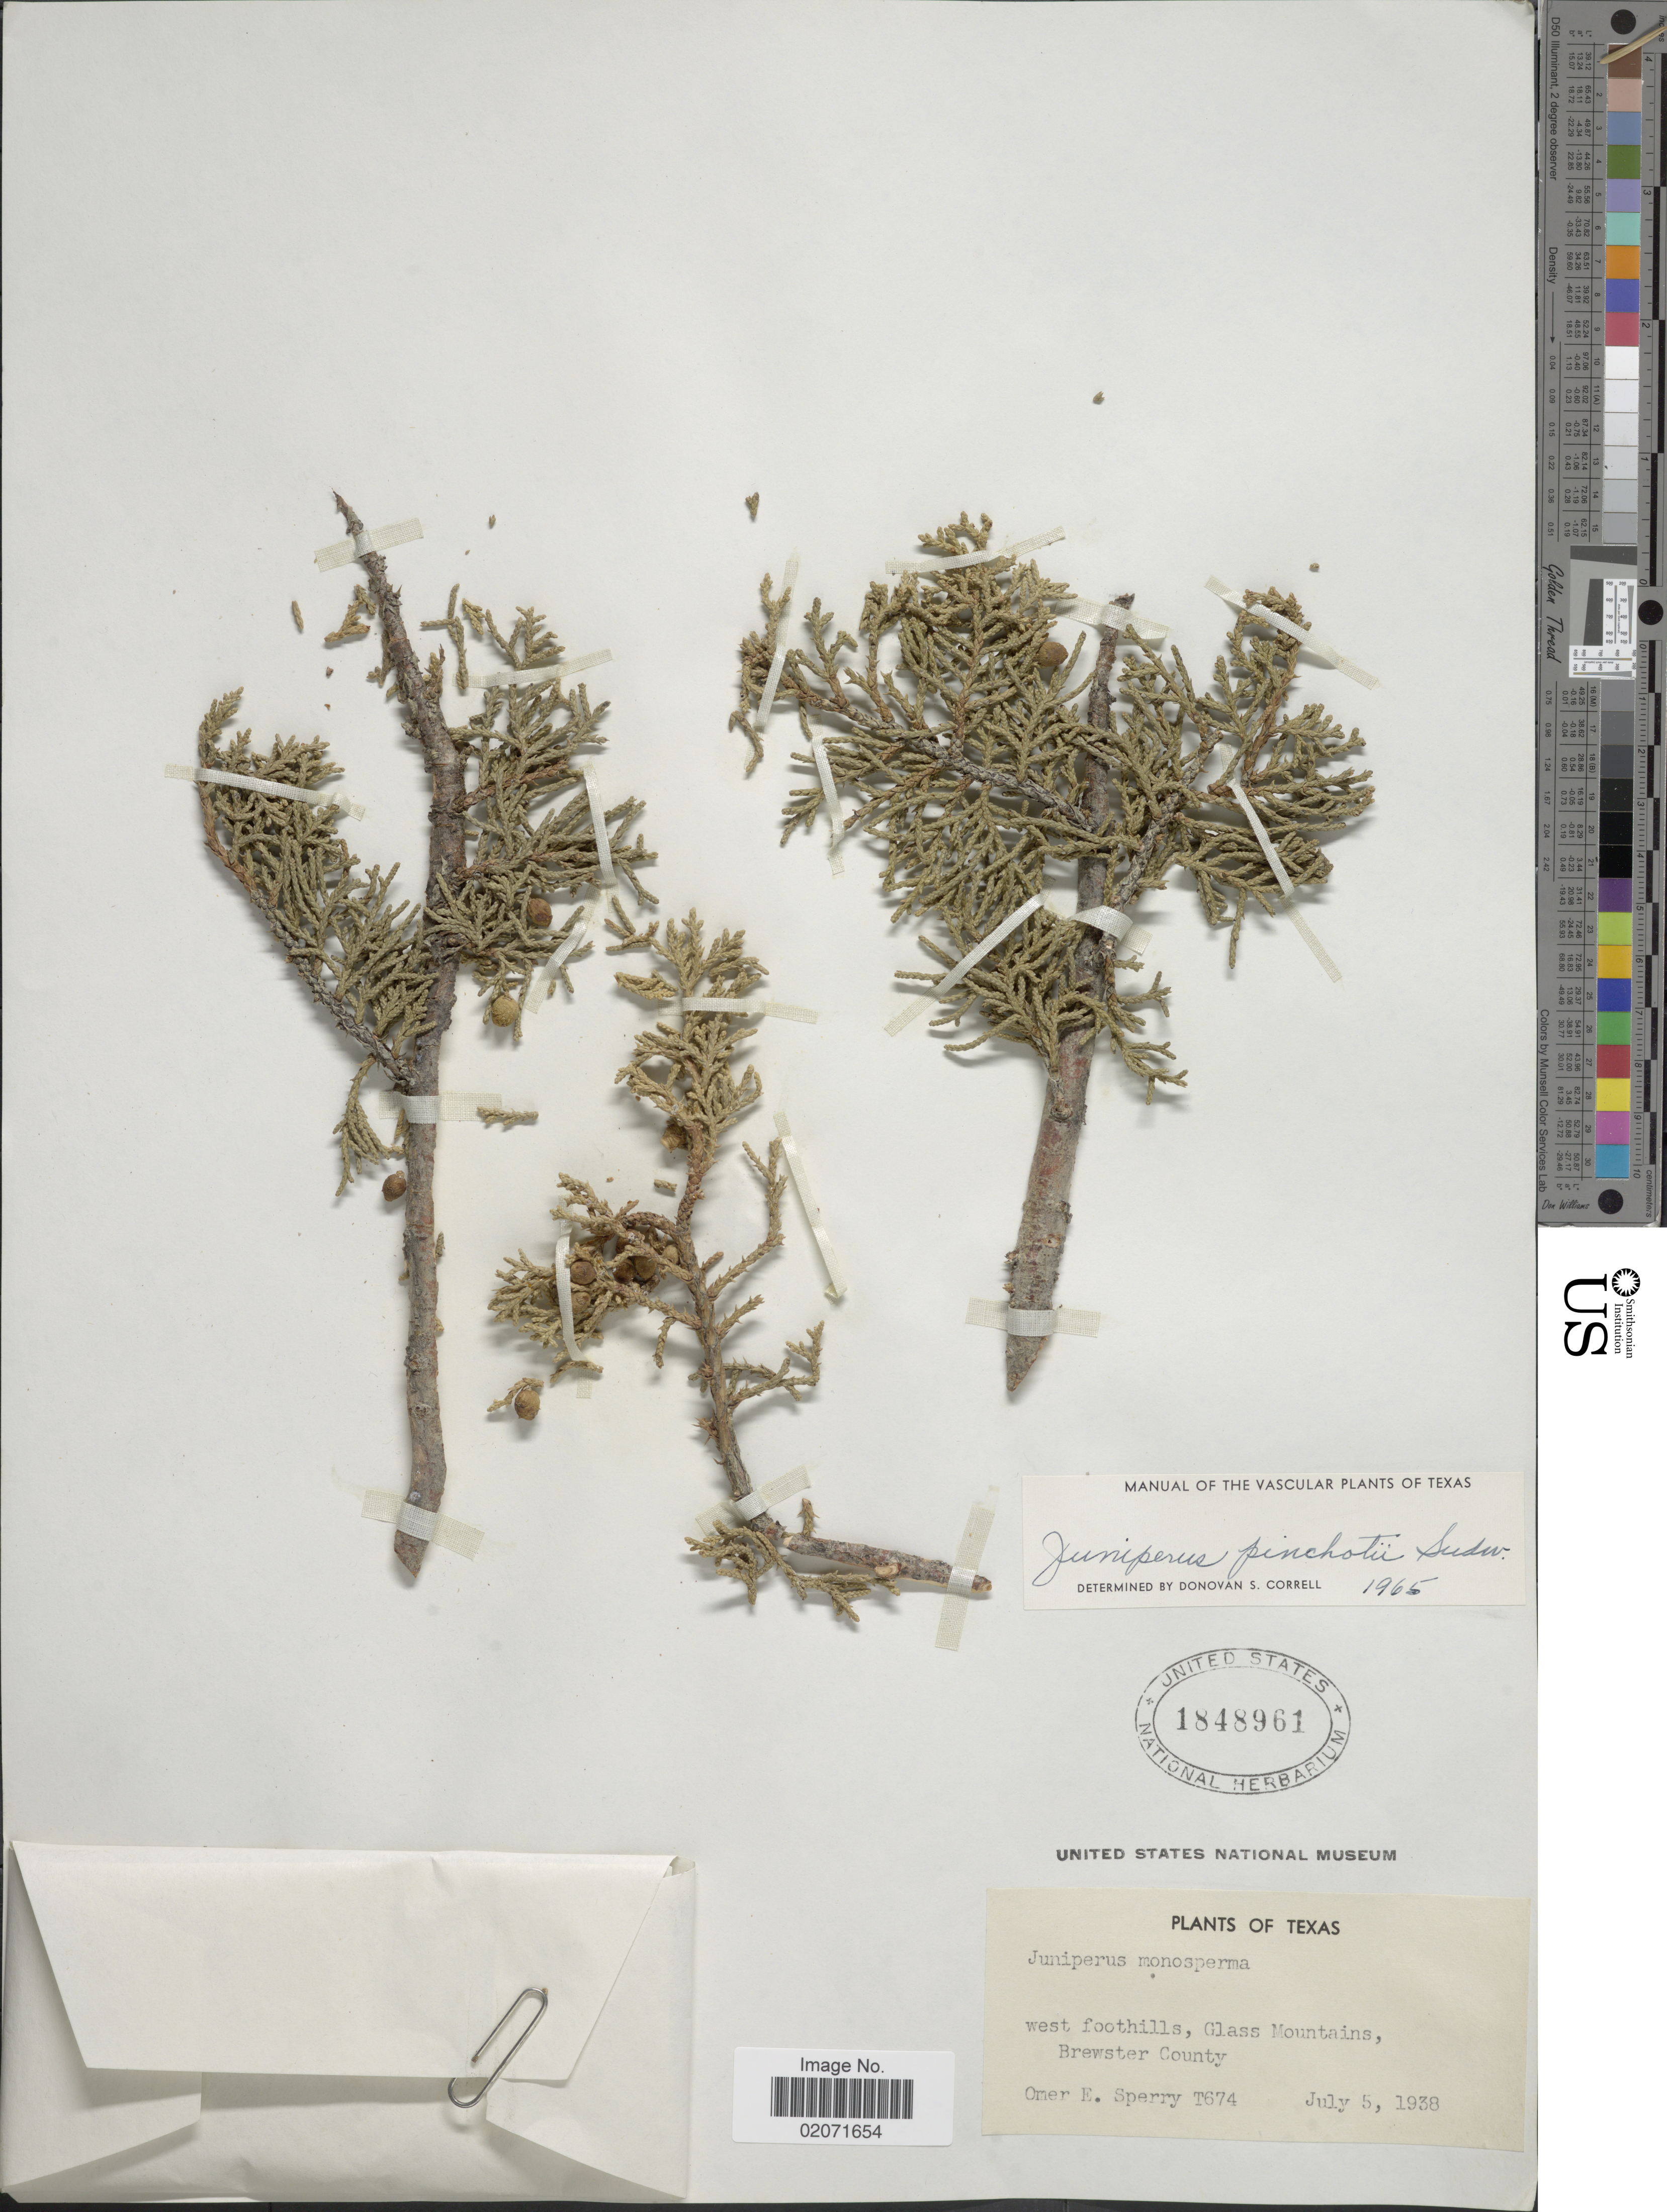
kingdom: Plantae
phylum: Tracheophyta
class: Pinopsida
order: Pinales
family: Cupressaceae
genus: Juniperus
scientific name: Juniperus pinchotii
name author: Sudw.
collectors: O. E. Sperry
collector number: T674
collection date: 1938-07-05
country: United States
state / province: Texas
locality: West foothills, Glass Mountains, Brewster County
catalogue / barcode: US 1848961